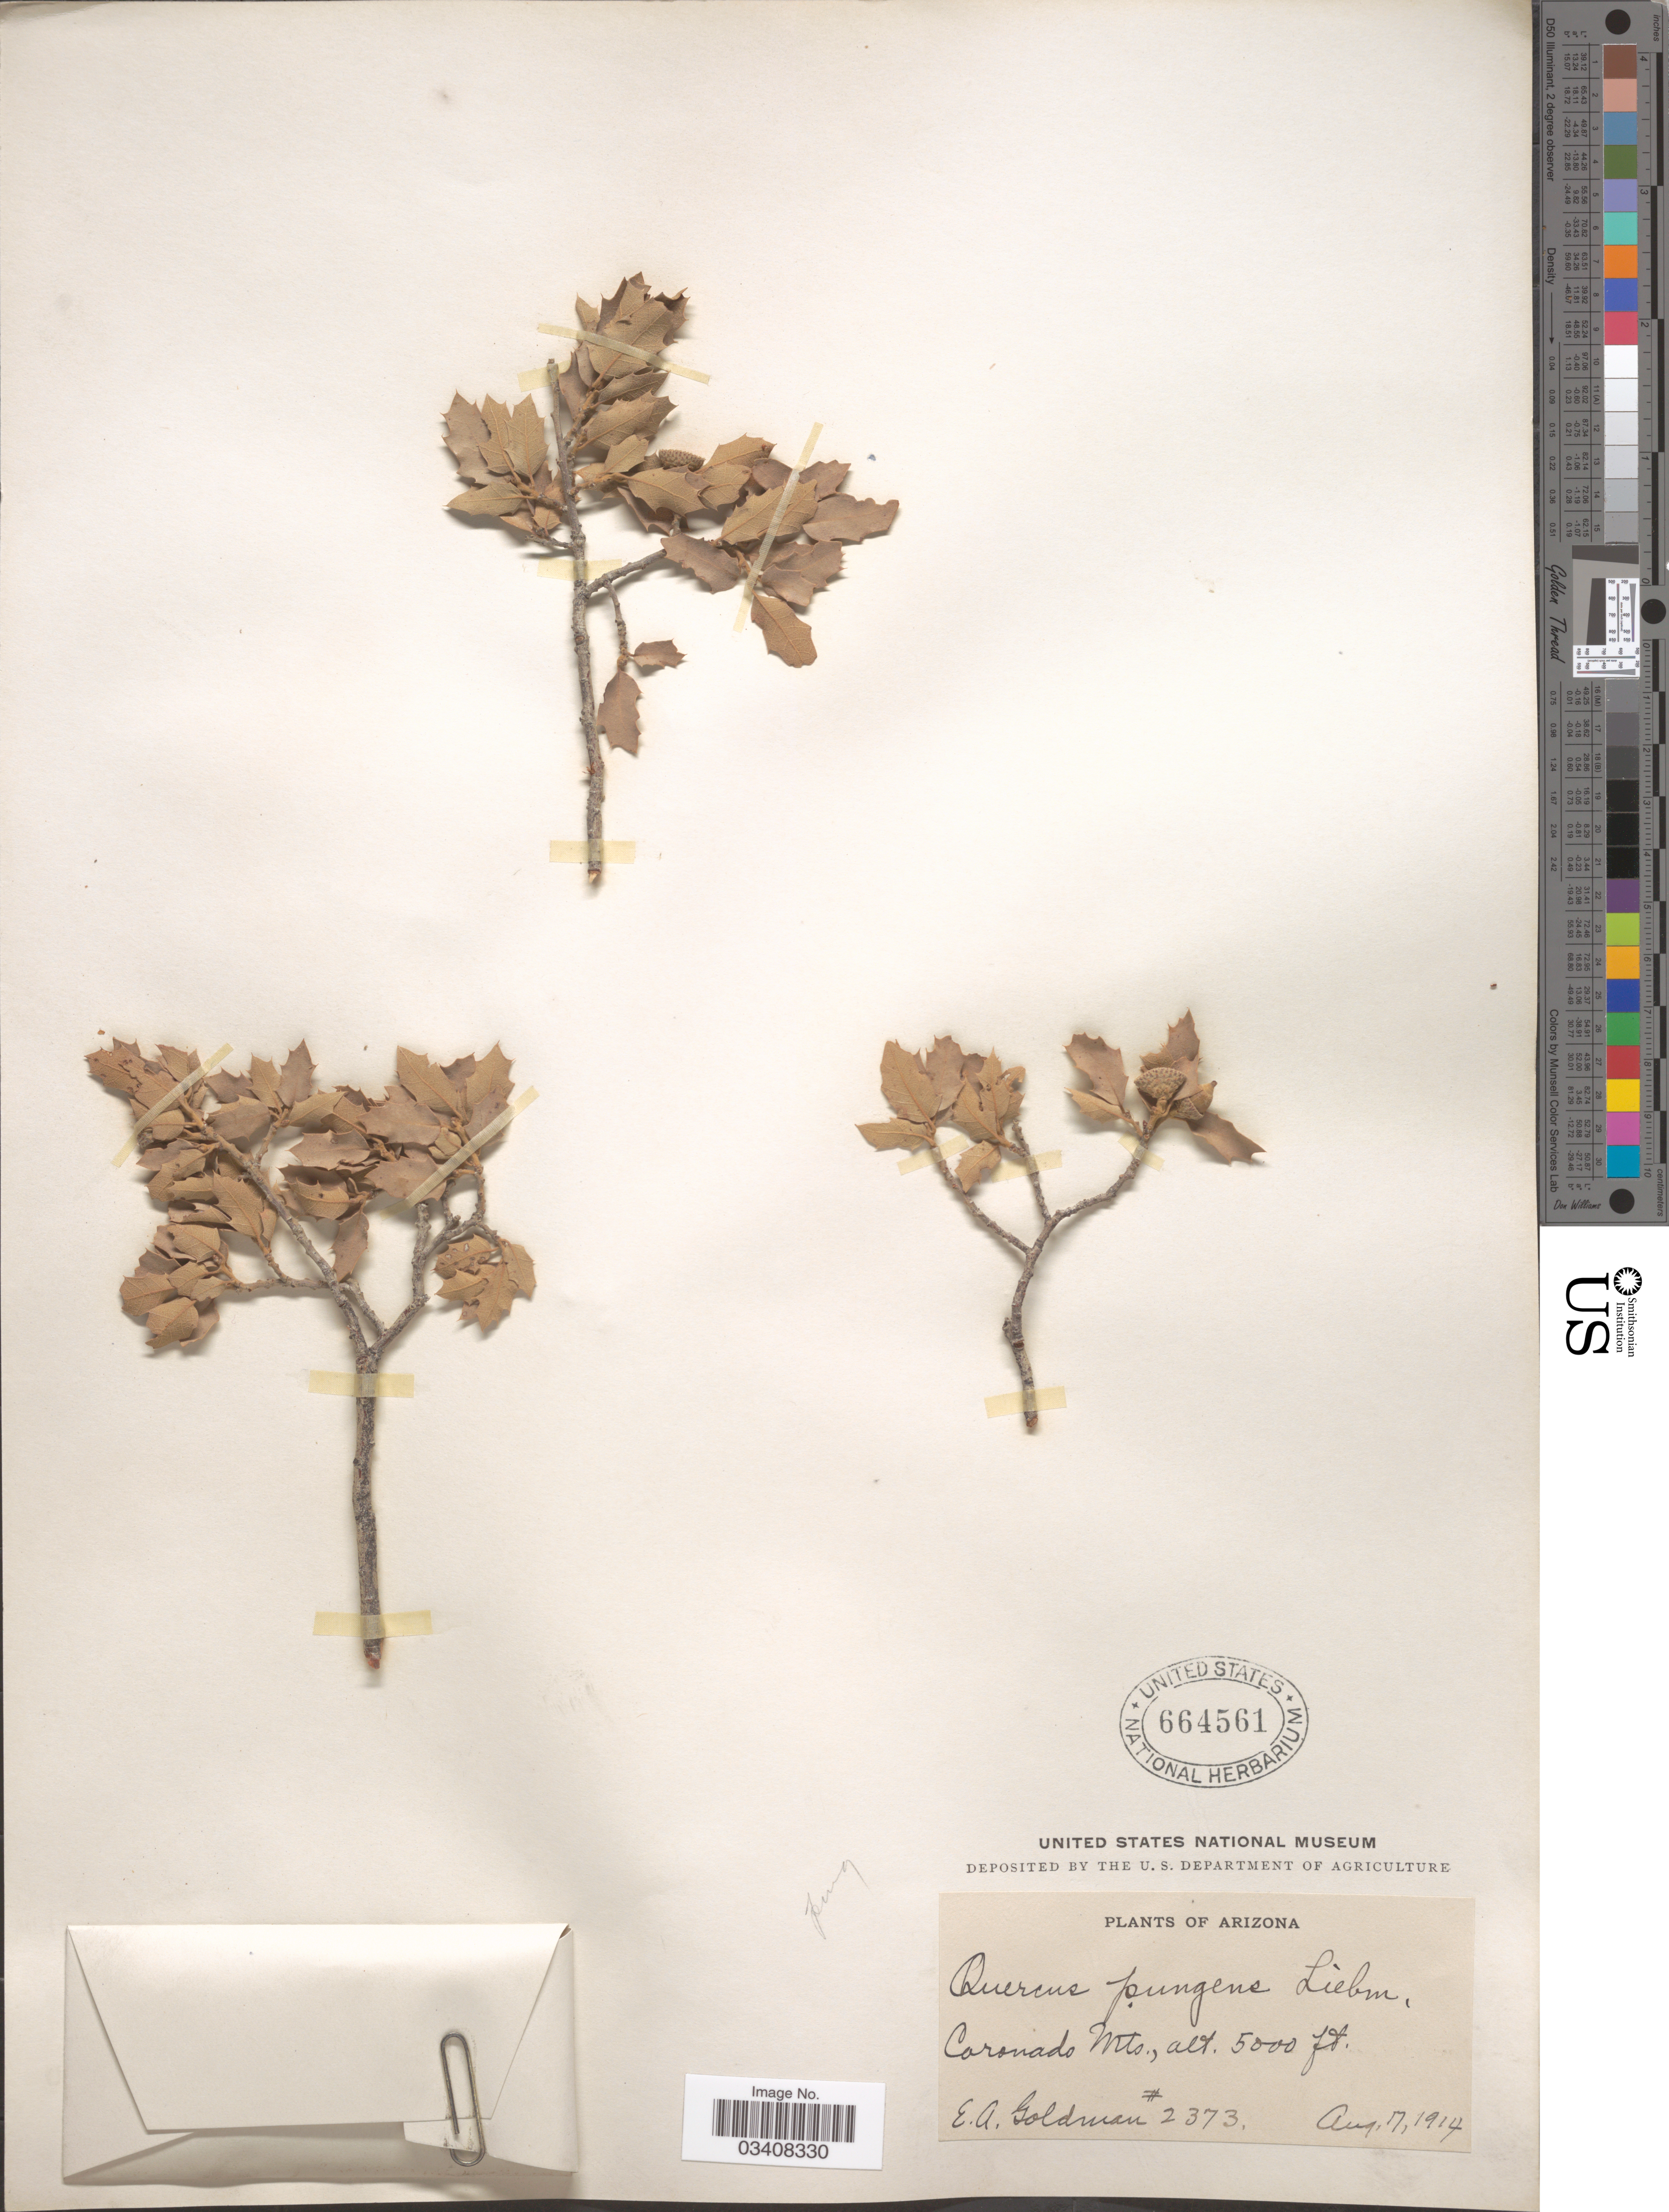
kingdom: Plantae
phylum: Tracheophyta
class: Magnoliopsida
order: Fagales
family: Fagaceae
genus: Quercus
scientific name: Quercus pungens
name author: Liebm.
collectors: E. A. Goldman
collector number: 2373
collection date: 1914-08-07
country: United States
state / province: Arizona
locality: Coronado Mts.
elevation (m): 1524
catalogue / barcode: US 664561